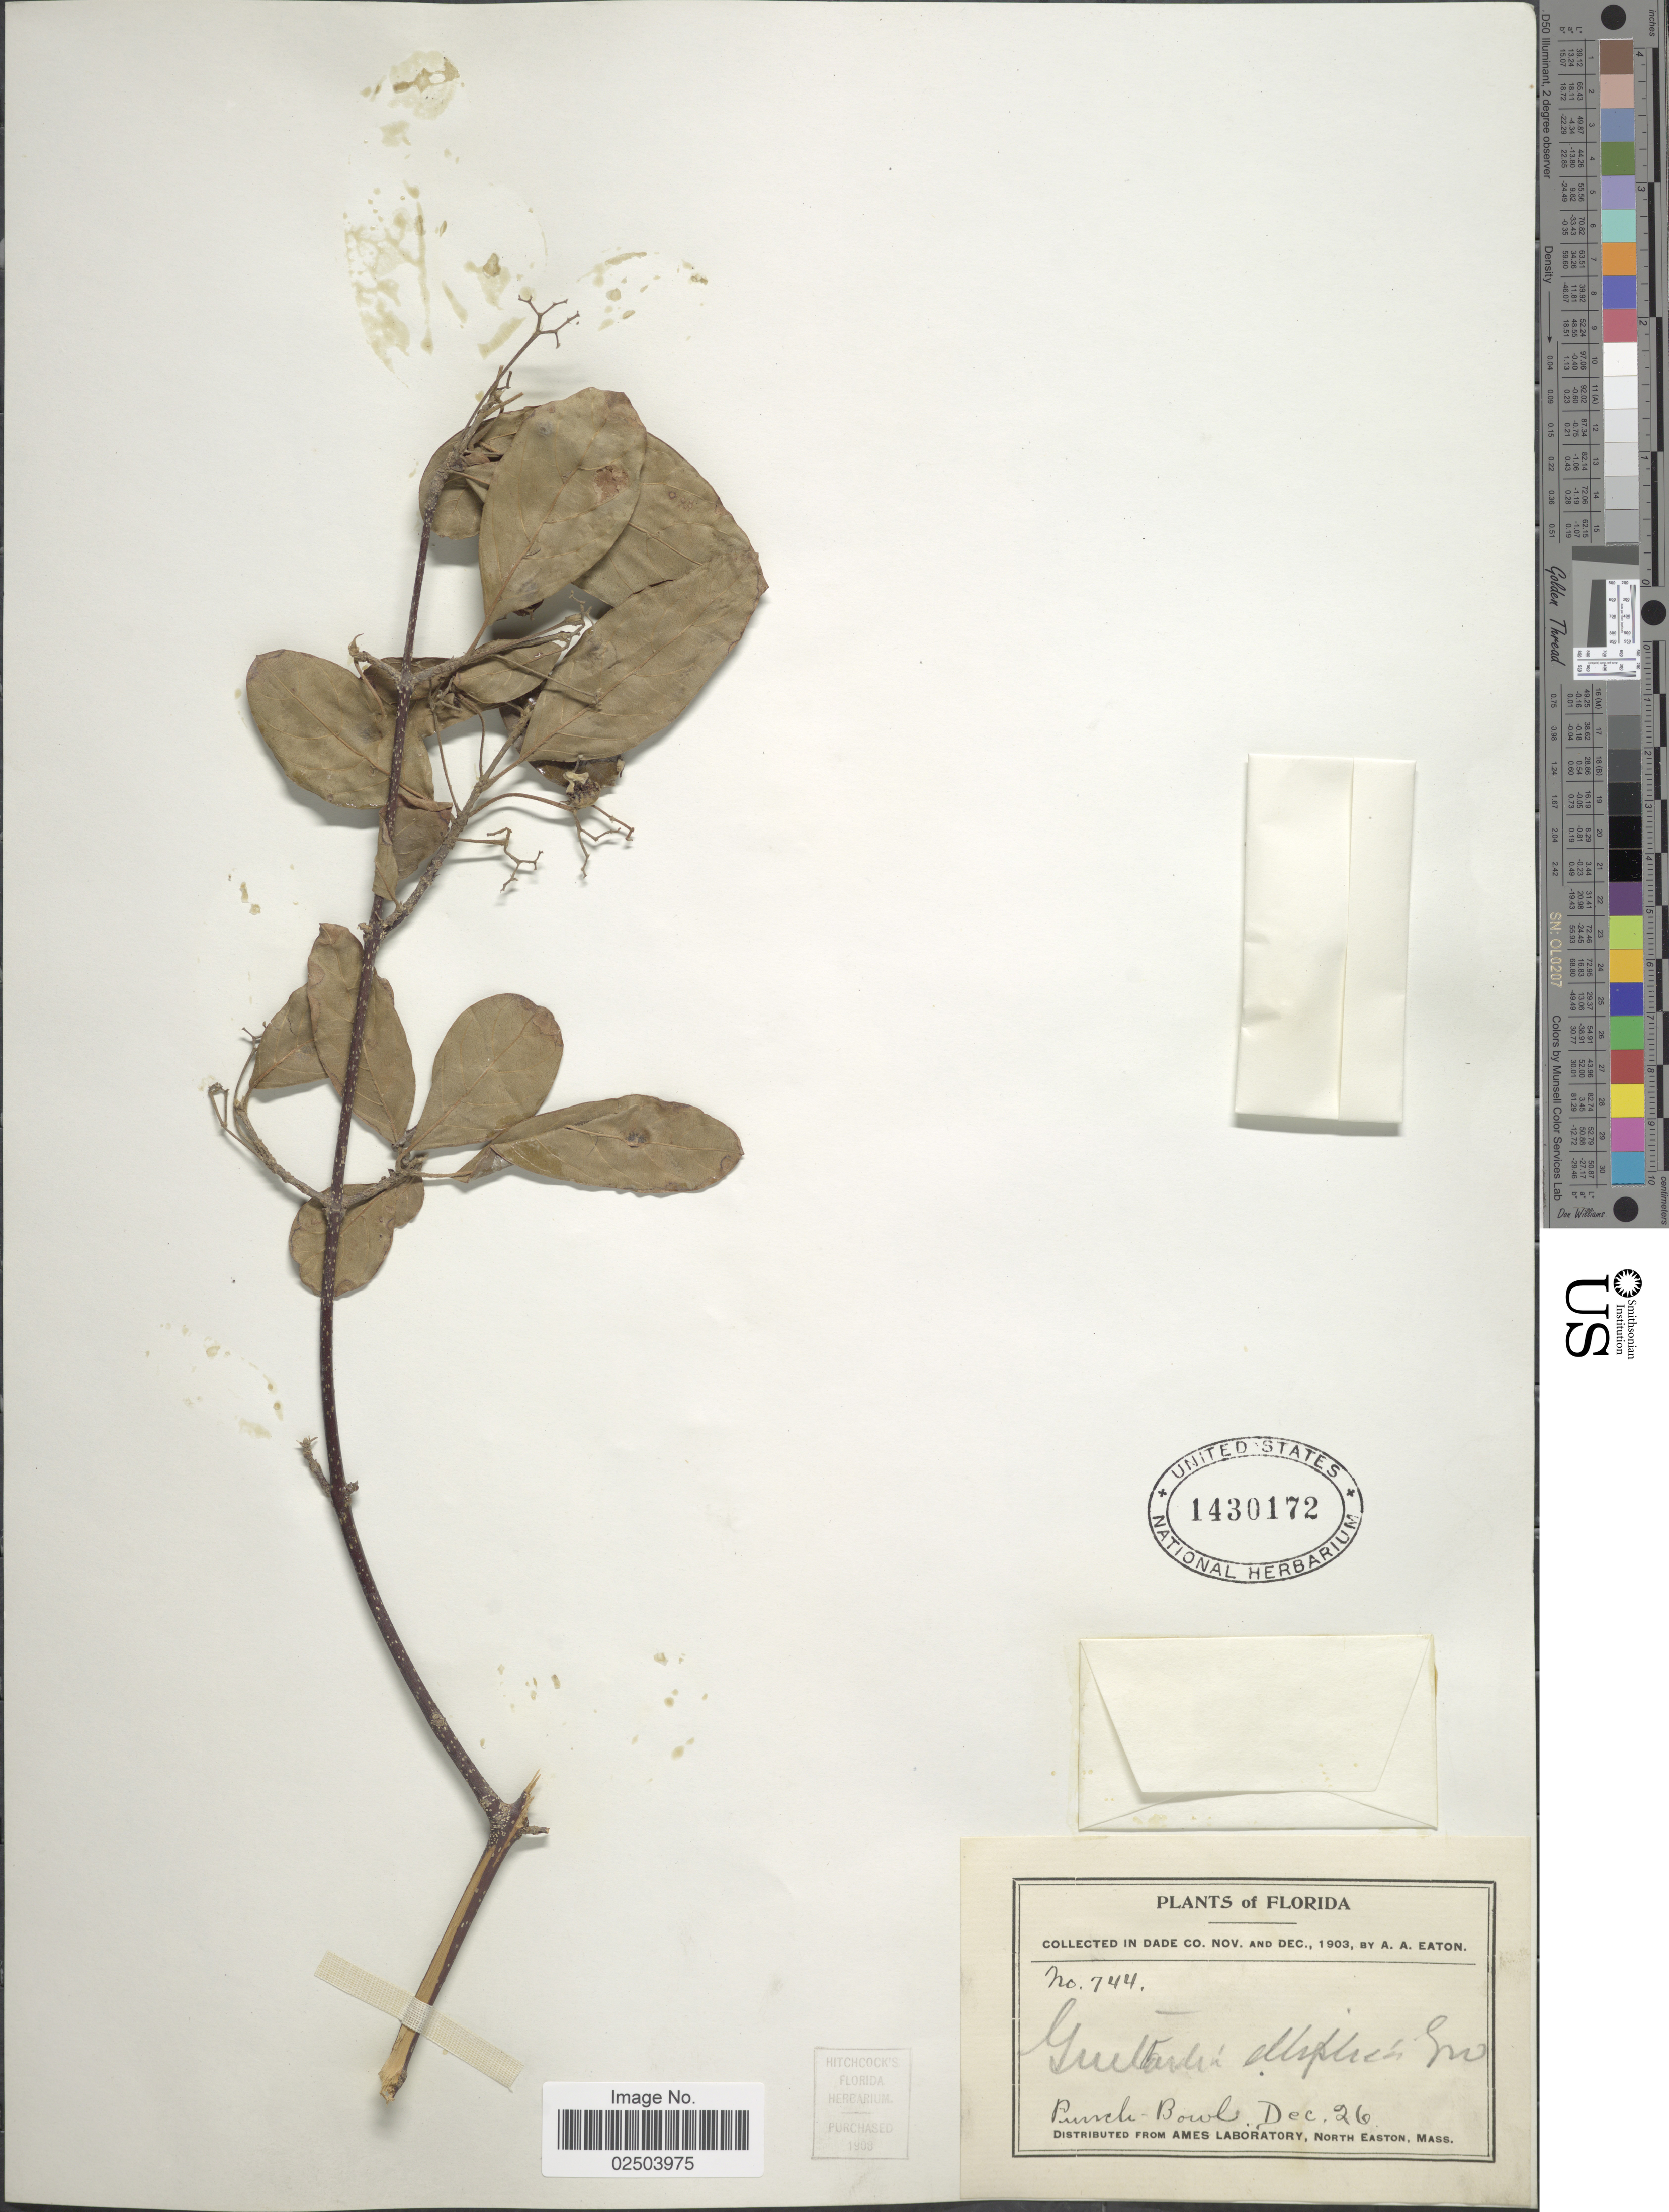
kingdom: Plantae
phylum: Tracheophyta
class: Magnoliopsida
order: Gentianales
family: Rubiaceae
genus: Guettarda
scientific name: Guettarda elliptica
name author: Sw.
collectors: A. A. Eaton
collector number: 744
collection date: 1903-12-26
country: United States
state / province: Florida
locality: In Dade Co. Punch Bowl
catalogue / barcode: US 1430172